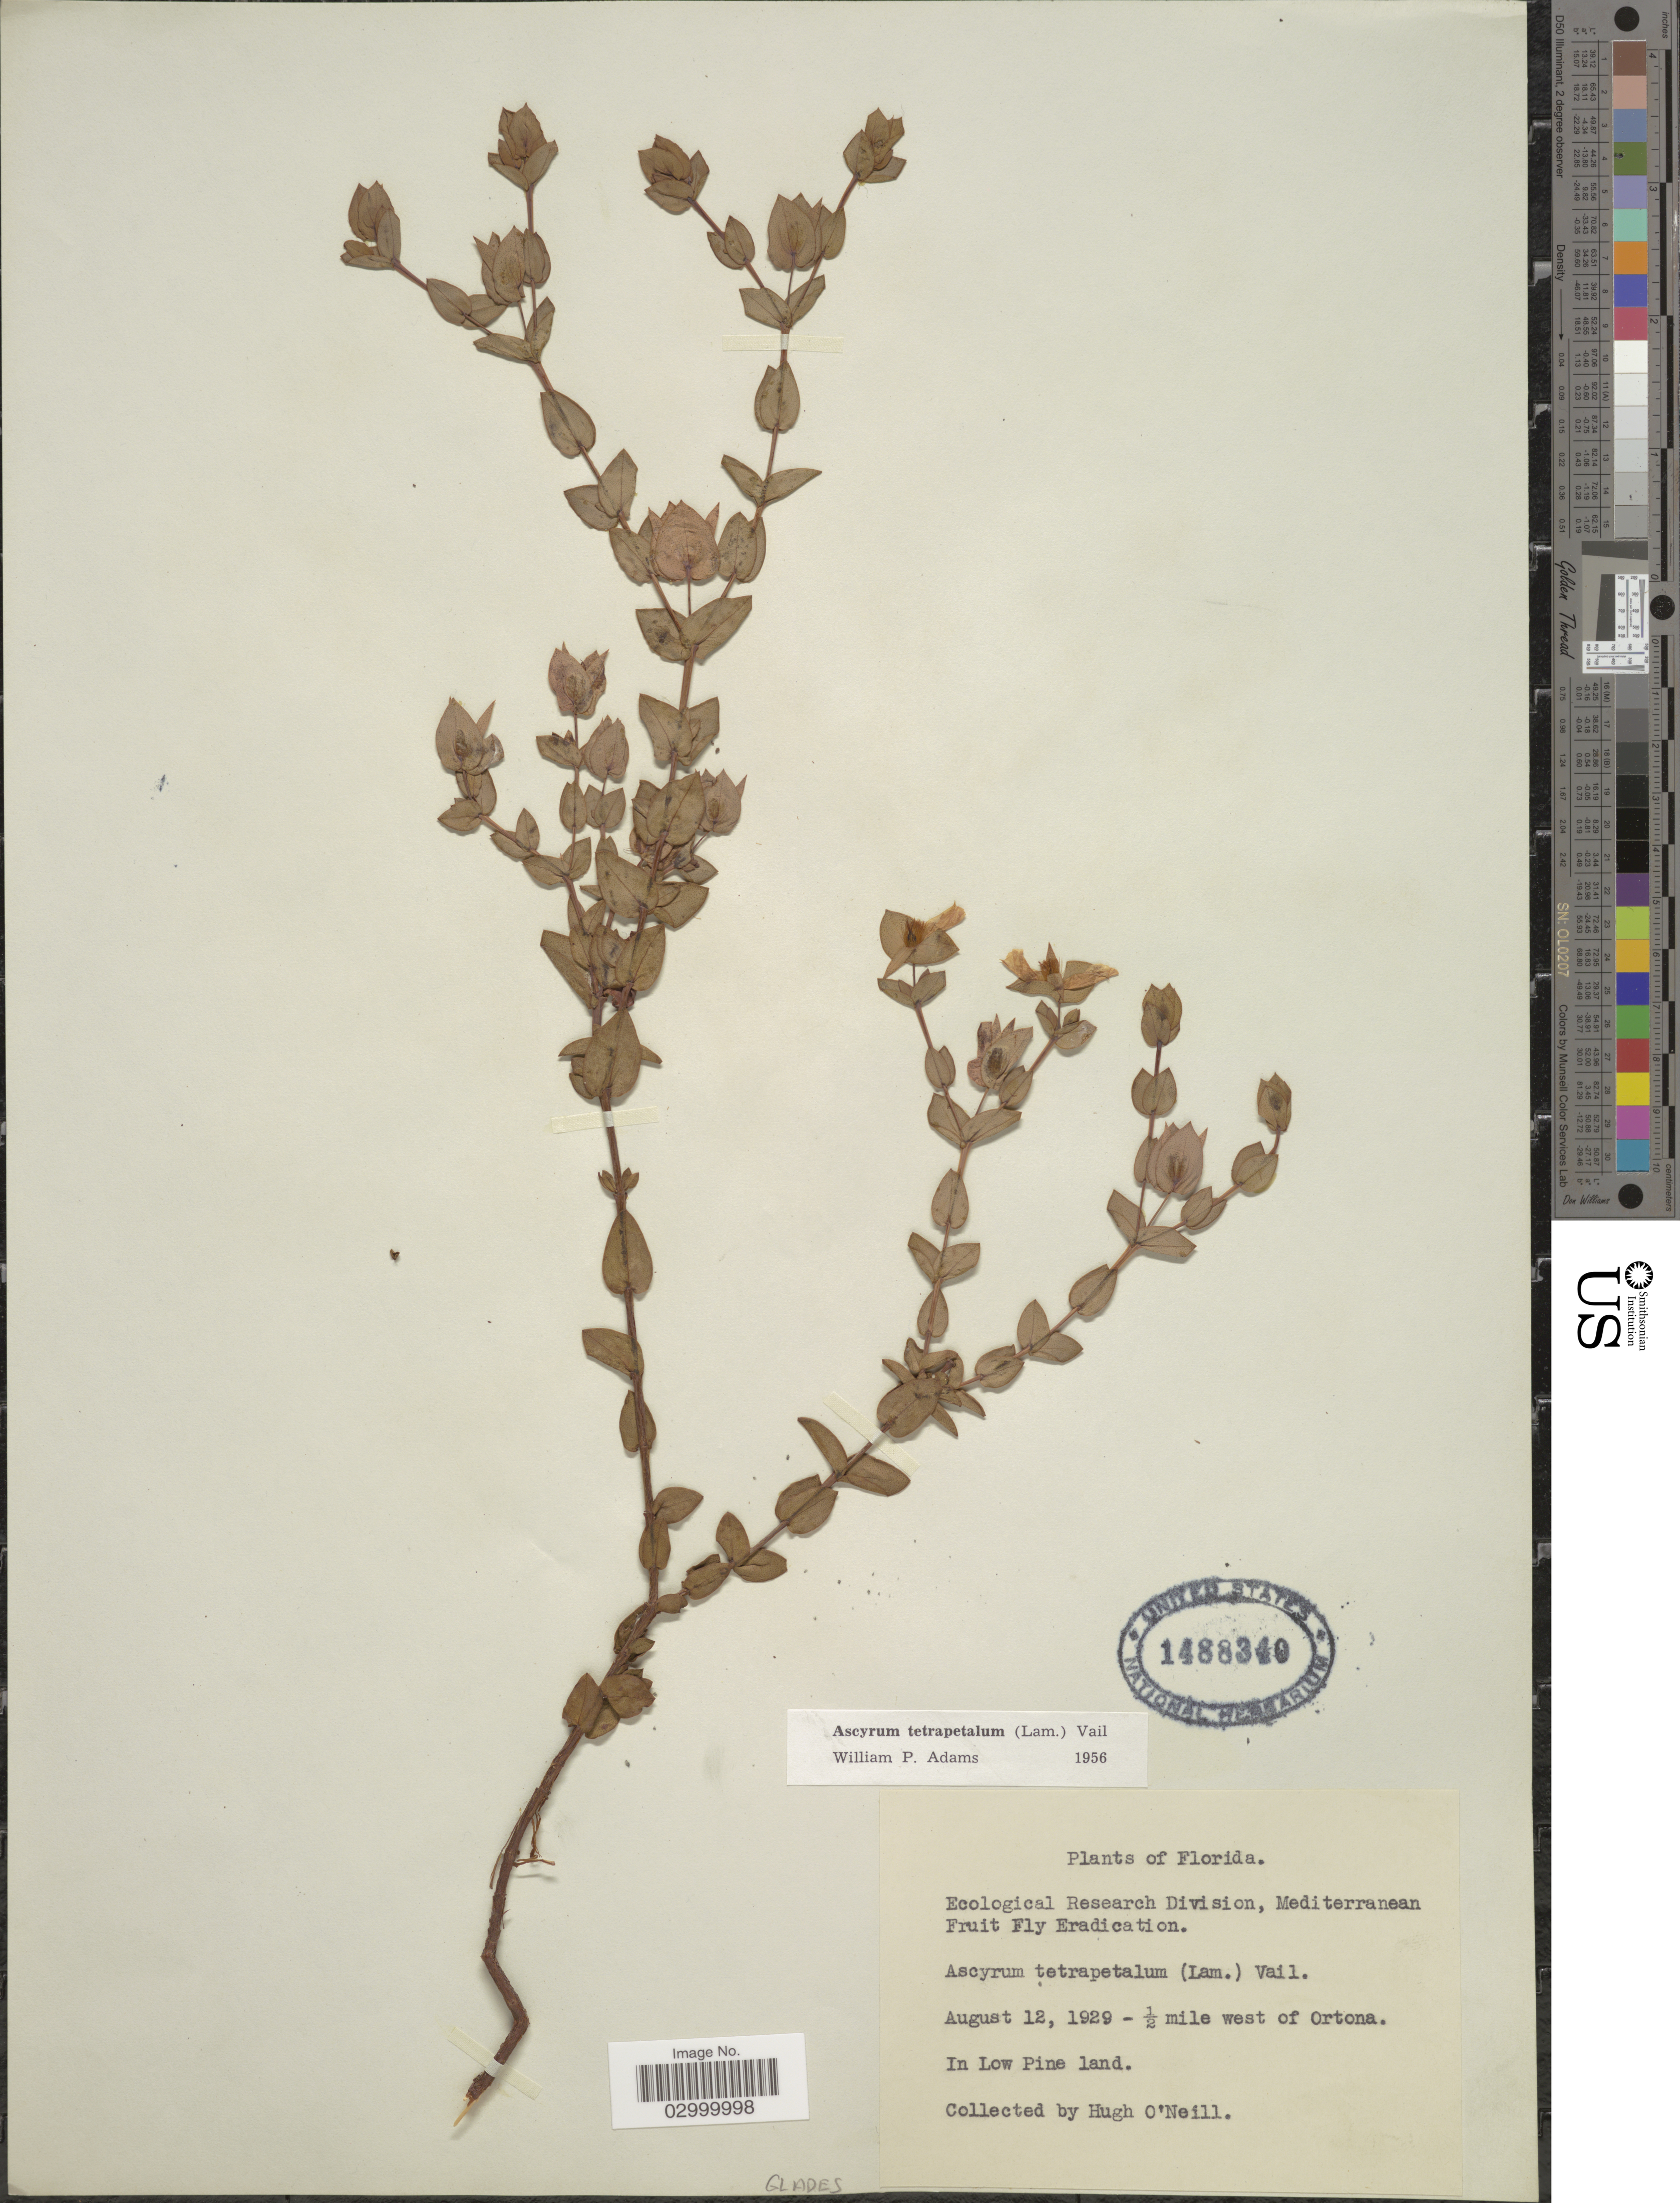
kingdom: Plantae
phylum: Tracheophyta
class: Magnoliopsida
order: Malpighiales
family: Hypericaceae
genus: Hypericum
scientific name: Hypericum tetrapetalum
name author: Lam.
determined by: Strong, Mark T., (BOT), Smithsonian Institution - National Museum of Natural History (UNITED STATES)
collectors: H. O'Neill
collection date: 1929-08-12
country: United States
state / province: Florida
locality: ½ mile west of Ortona. On Low Pine land. Glades.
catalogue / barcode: US 1488340